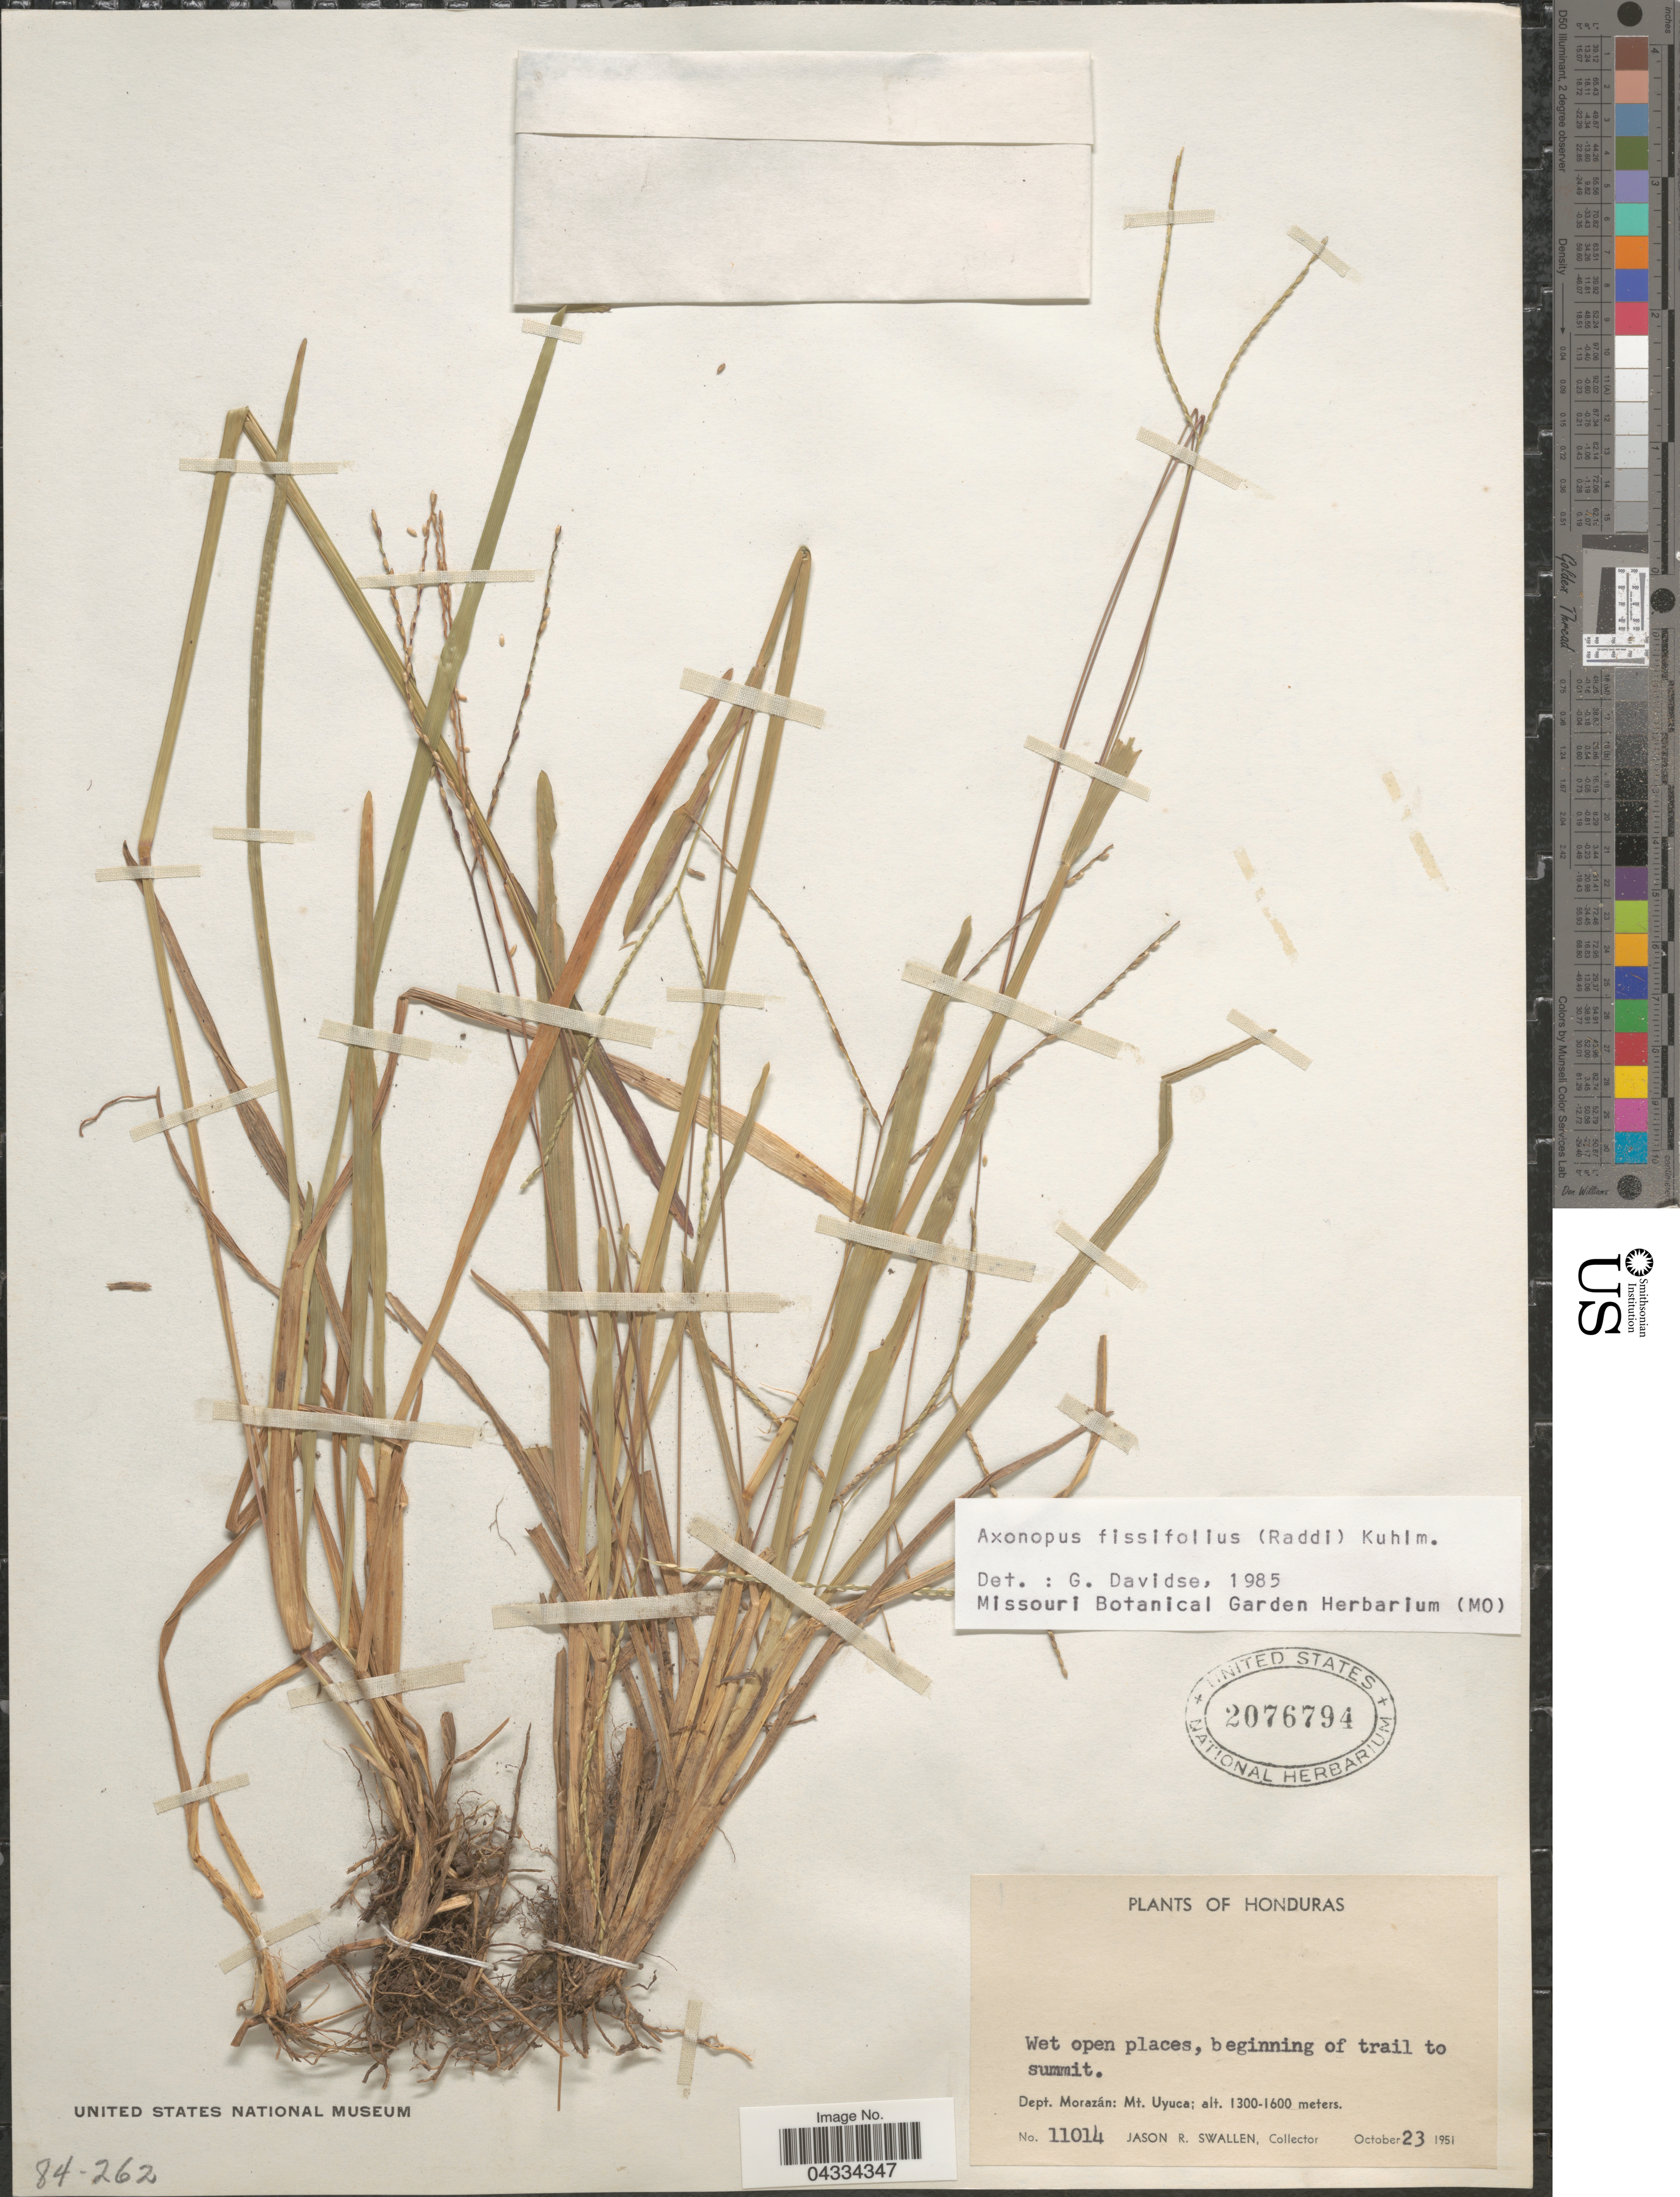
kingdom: Plantae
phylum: Tracheophyta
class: Liliopsida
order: Poales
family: Poaceae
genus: Axonopus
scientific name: Axonopus fissifolius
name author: (Raddi) Kuhlm.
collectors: J. R. Swallen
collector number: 11014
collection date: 1951-10-23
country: Honduras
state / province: Fco. Morazán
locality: Wet open places, beginning of trail to summit. Dept. MorazánL Mt. Uyuca.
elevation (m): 1300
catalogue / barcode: US 2076794